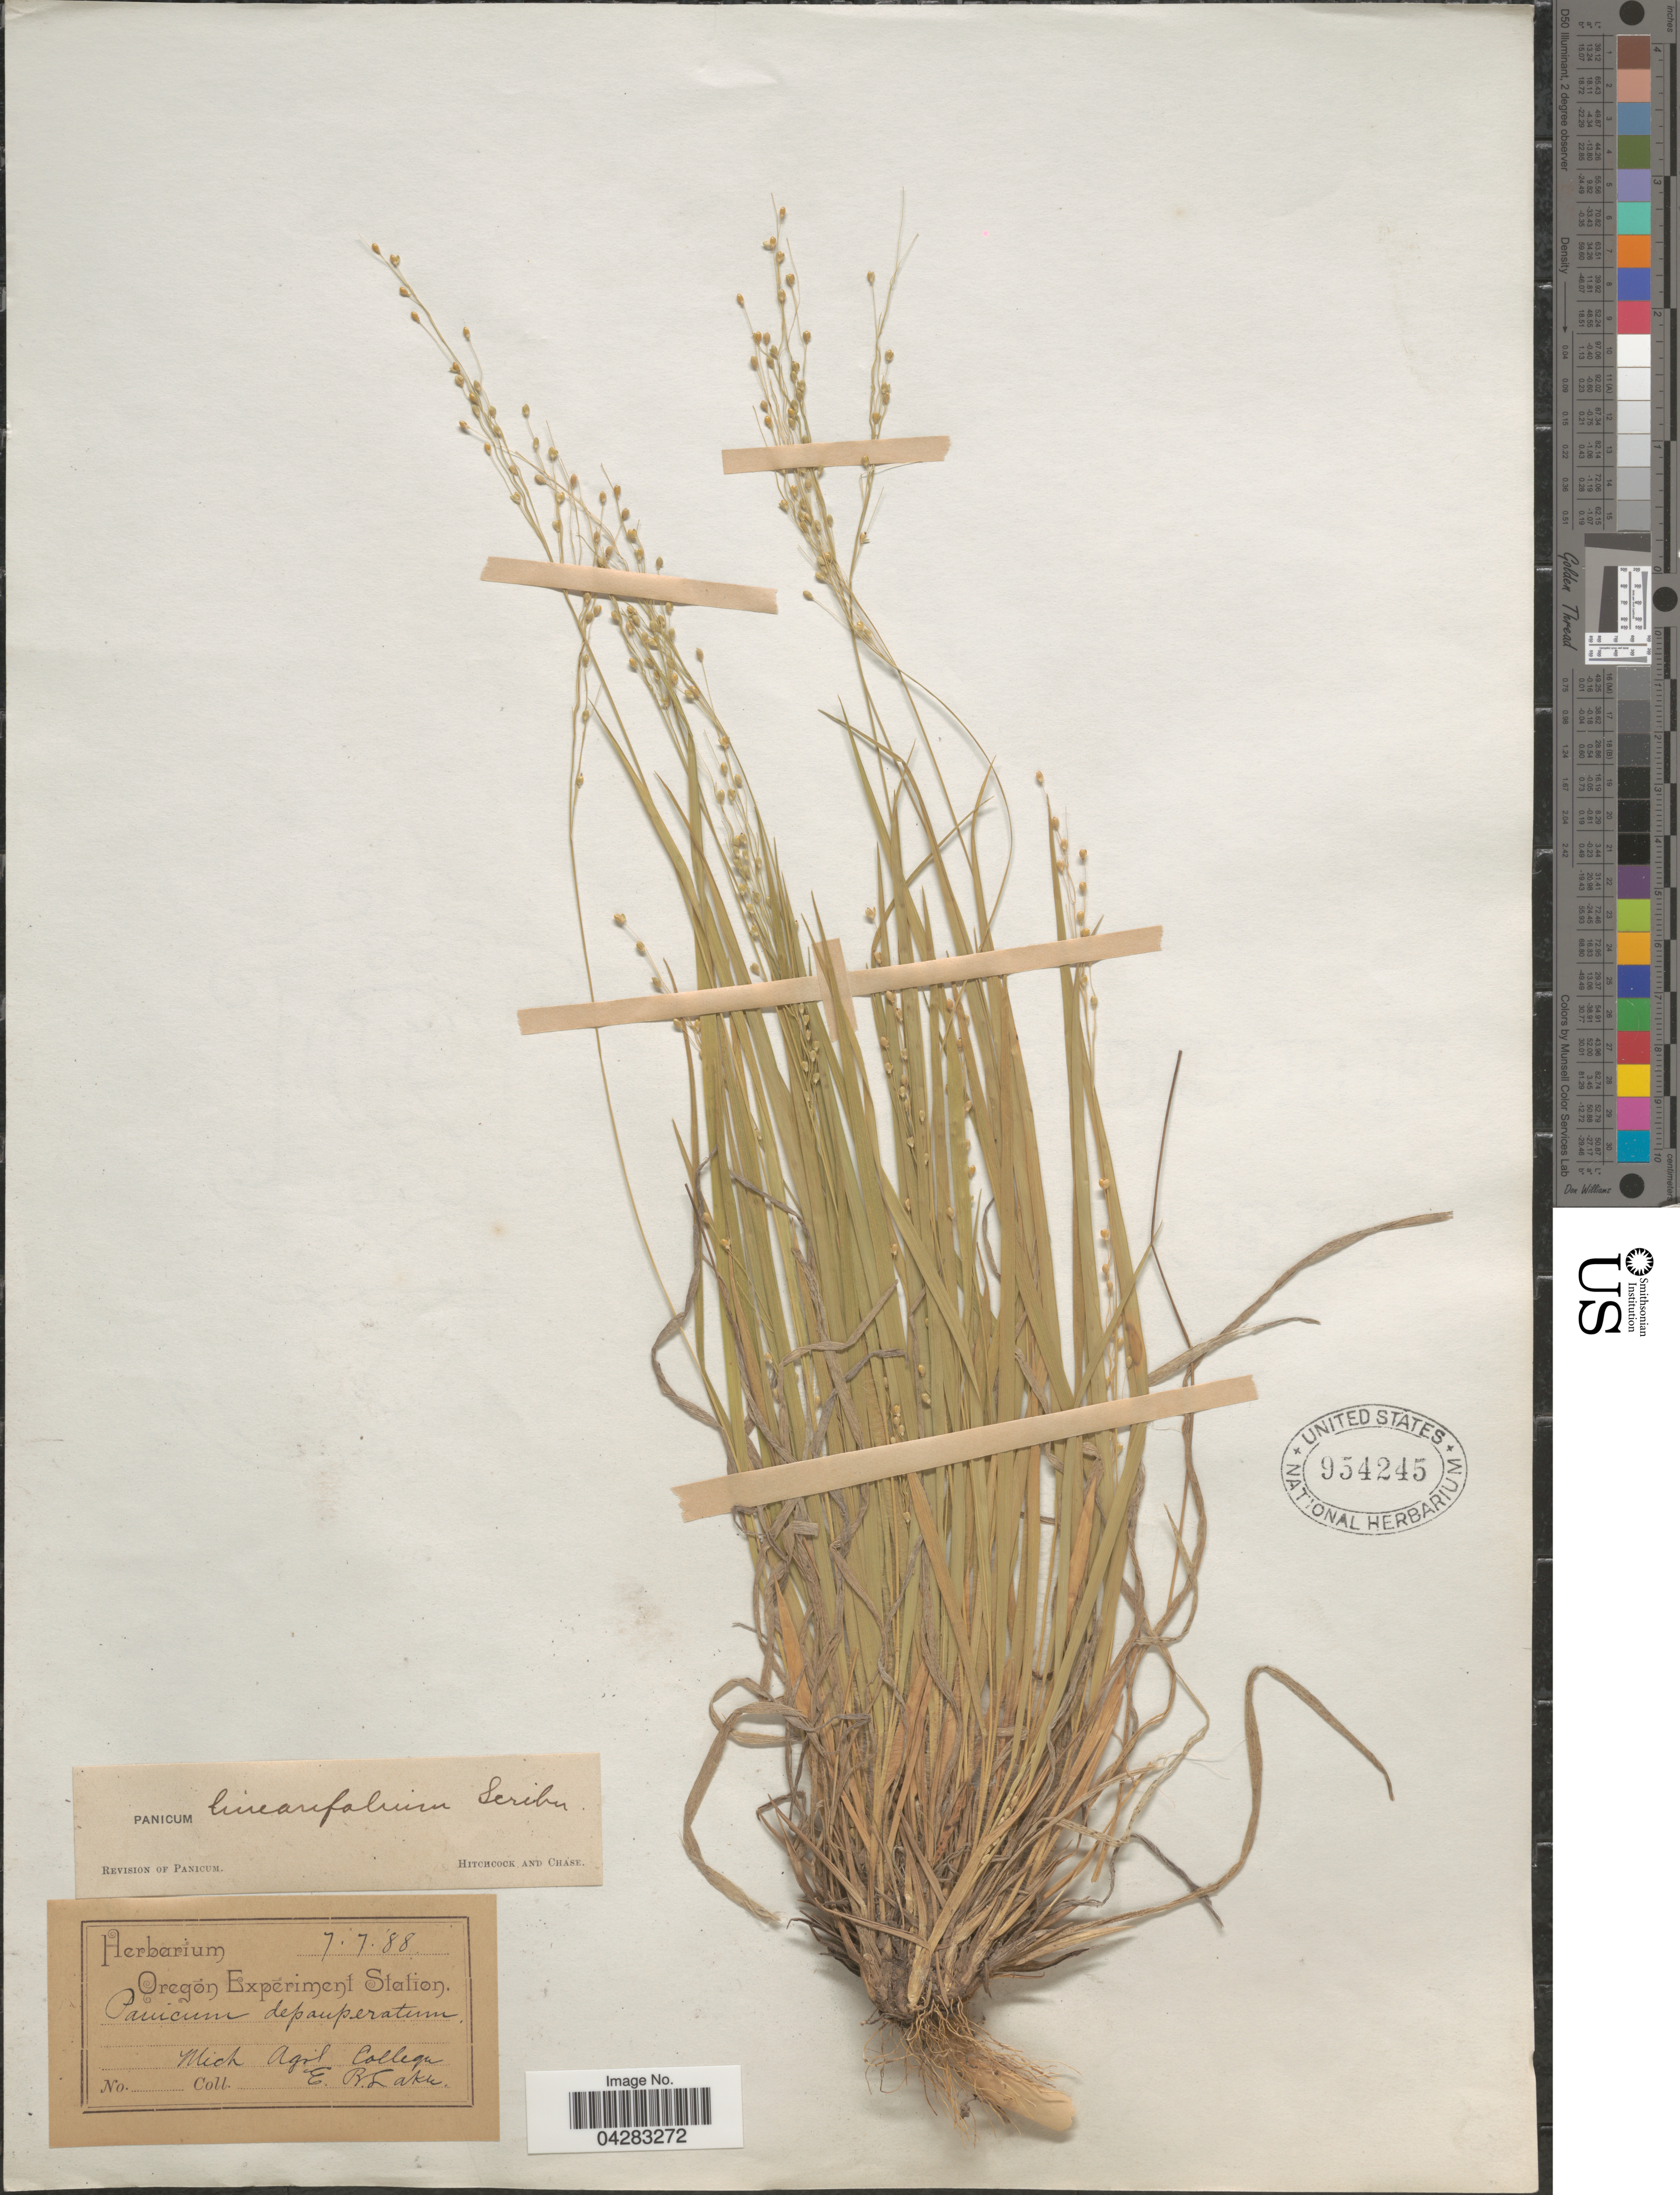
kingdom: Plantae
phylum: Tracheophyta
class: Liliopsida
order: Poales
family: Poaceae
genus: Dichanthelium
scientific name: Dichanthelium linearifolium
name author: (Scribn.) Gould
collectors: E. Lake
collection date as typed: Transcribed d/m/y: 7/7/88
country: United States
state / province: Michigan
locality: Mich Agril College.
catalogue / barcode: US 954245